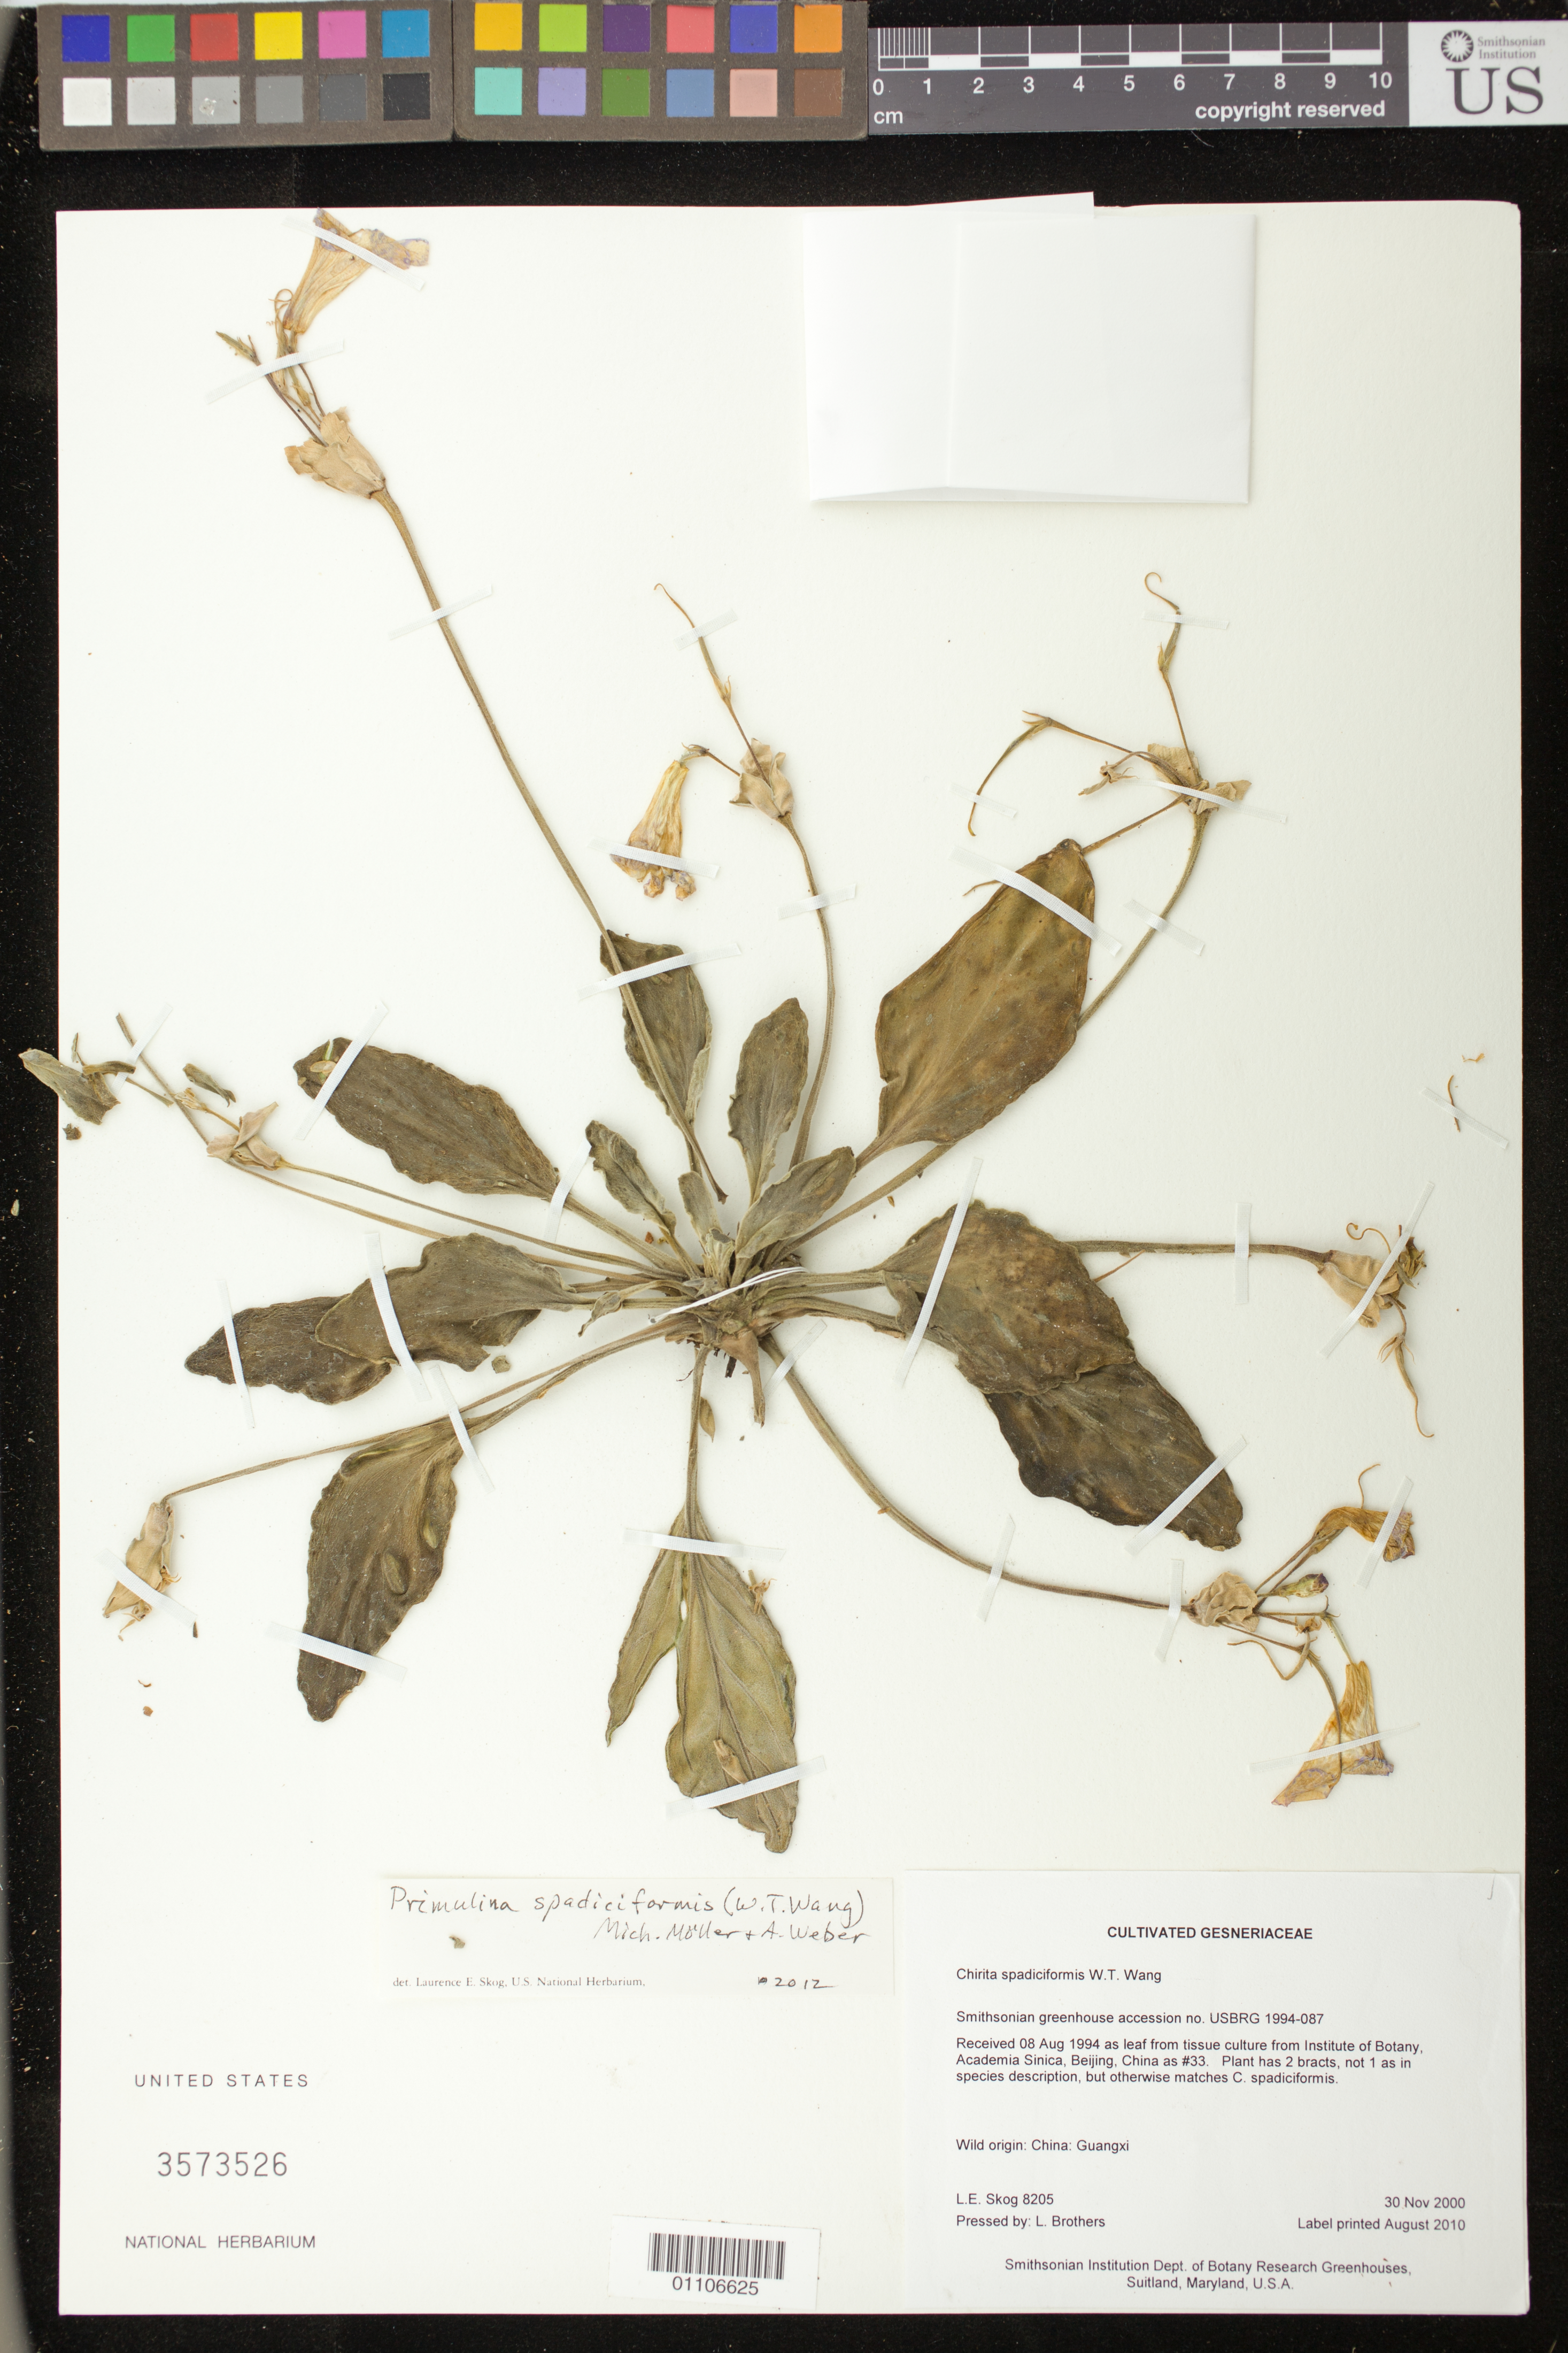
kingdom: Plantae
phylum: Tracheophyta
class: Magnoliopsida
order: Lamiales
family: Gesneriaceae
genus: Primulina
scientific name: Primulina spadiciformis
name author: (W.T. Wang) Mich. Möller & A. Weber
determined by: Skog, Laurence E.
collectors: L. E. Skog & L. Brothers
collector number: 8205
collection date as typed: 30 Nov 2000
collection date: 2000-11-30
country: China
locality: Smithsonian Institution Dept. of Botany Research Greenhouses, Suitland, Maryland, U.S.A.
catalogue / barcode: US 3573526